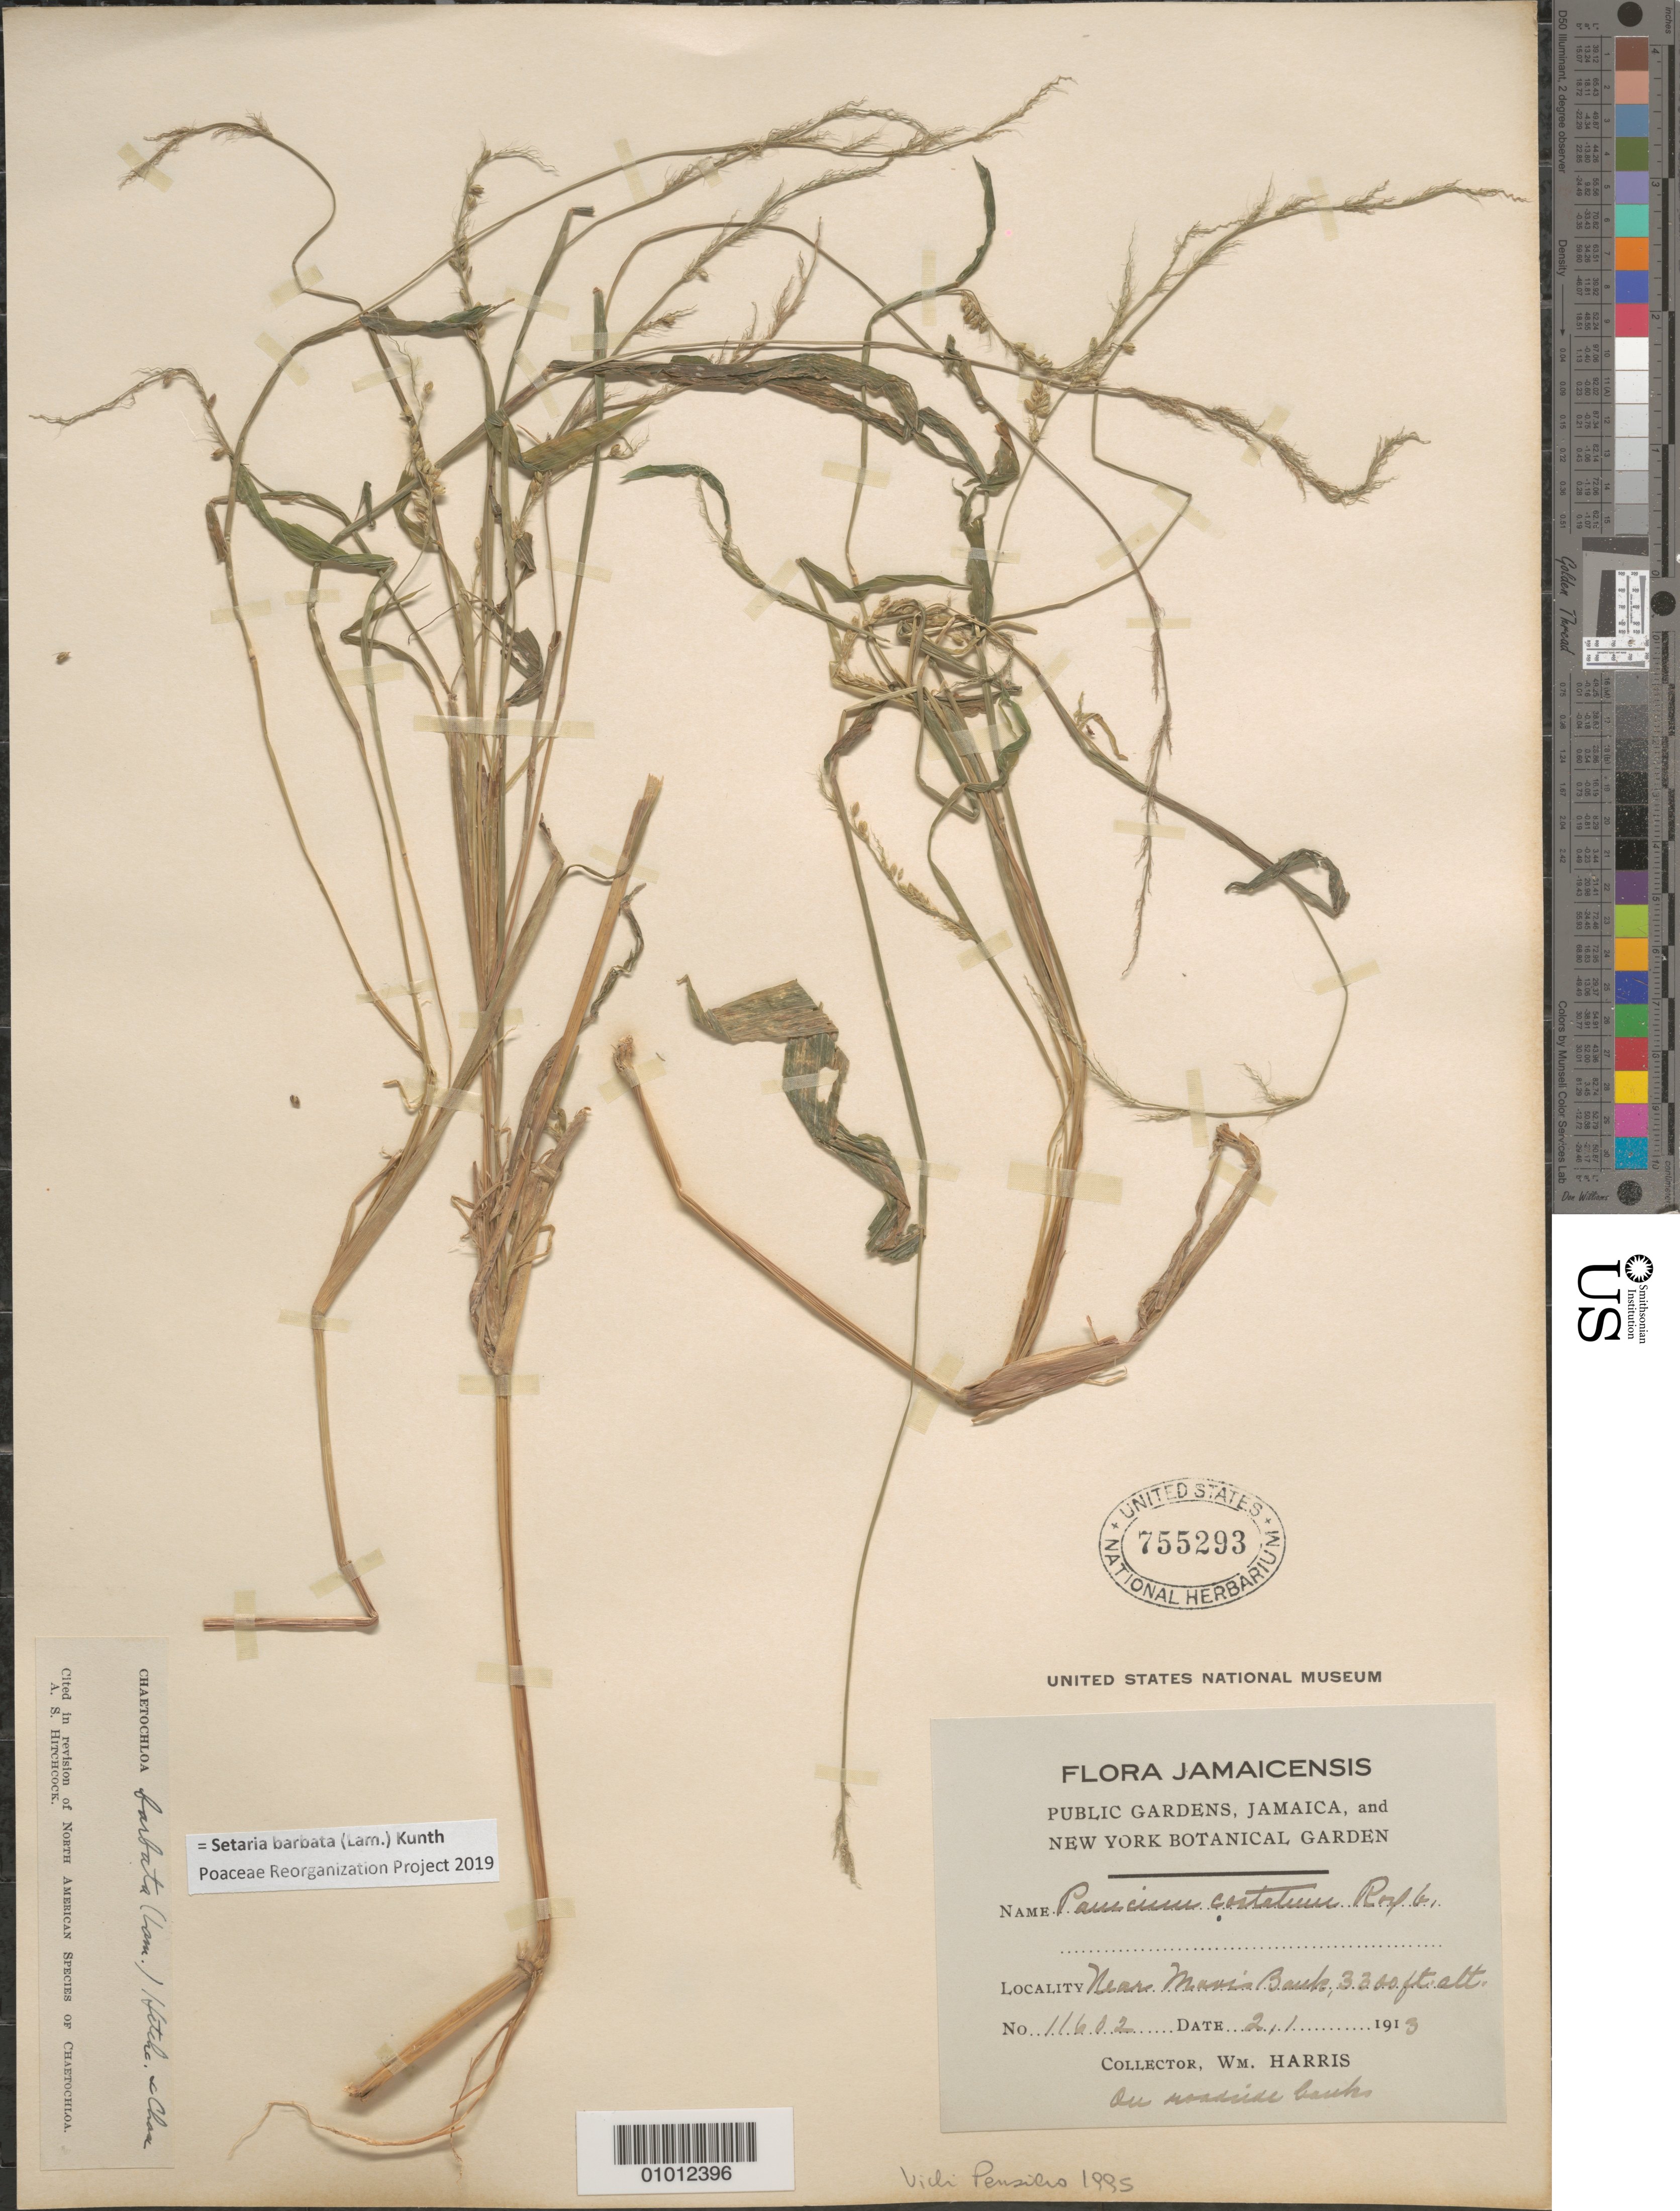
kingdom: Plantae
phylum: Tracheophyta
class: Liliopsida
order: Poales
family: Poaceae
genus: Setaria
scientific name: Setaria barbata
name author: (Lam.) Kunth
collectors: W. Harris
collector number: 11602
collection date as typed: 02 Jan 1913 or 01 Feb 1913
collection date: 1913-01-02 or 1913-02-01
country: Jamaica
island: Jamaica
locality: Near Mavis Bank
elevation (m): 1006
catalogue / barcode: US 755293